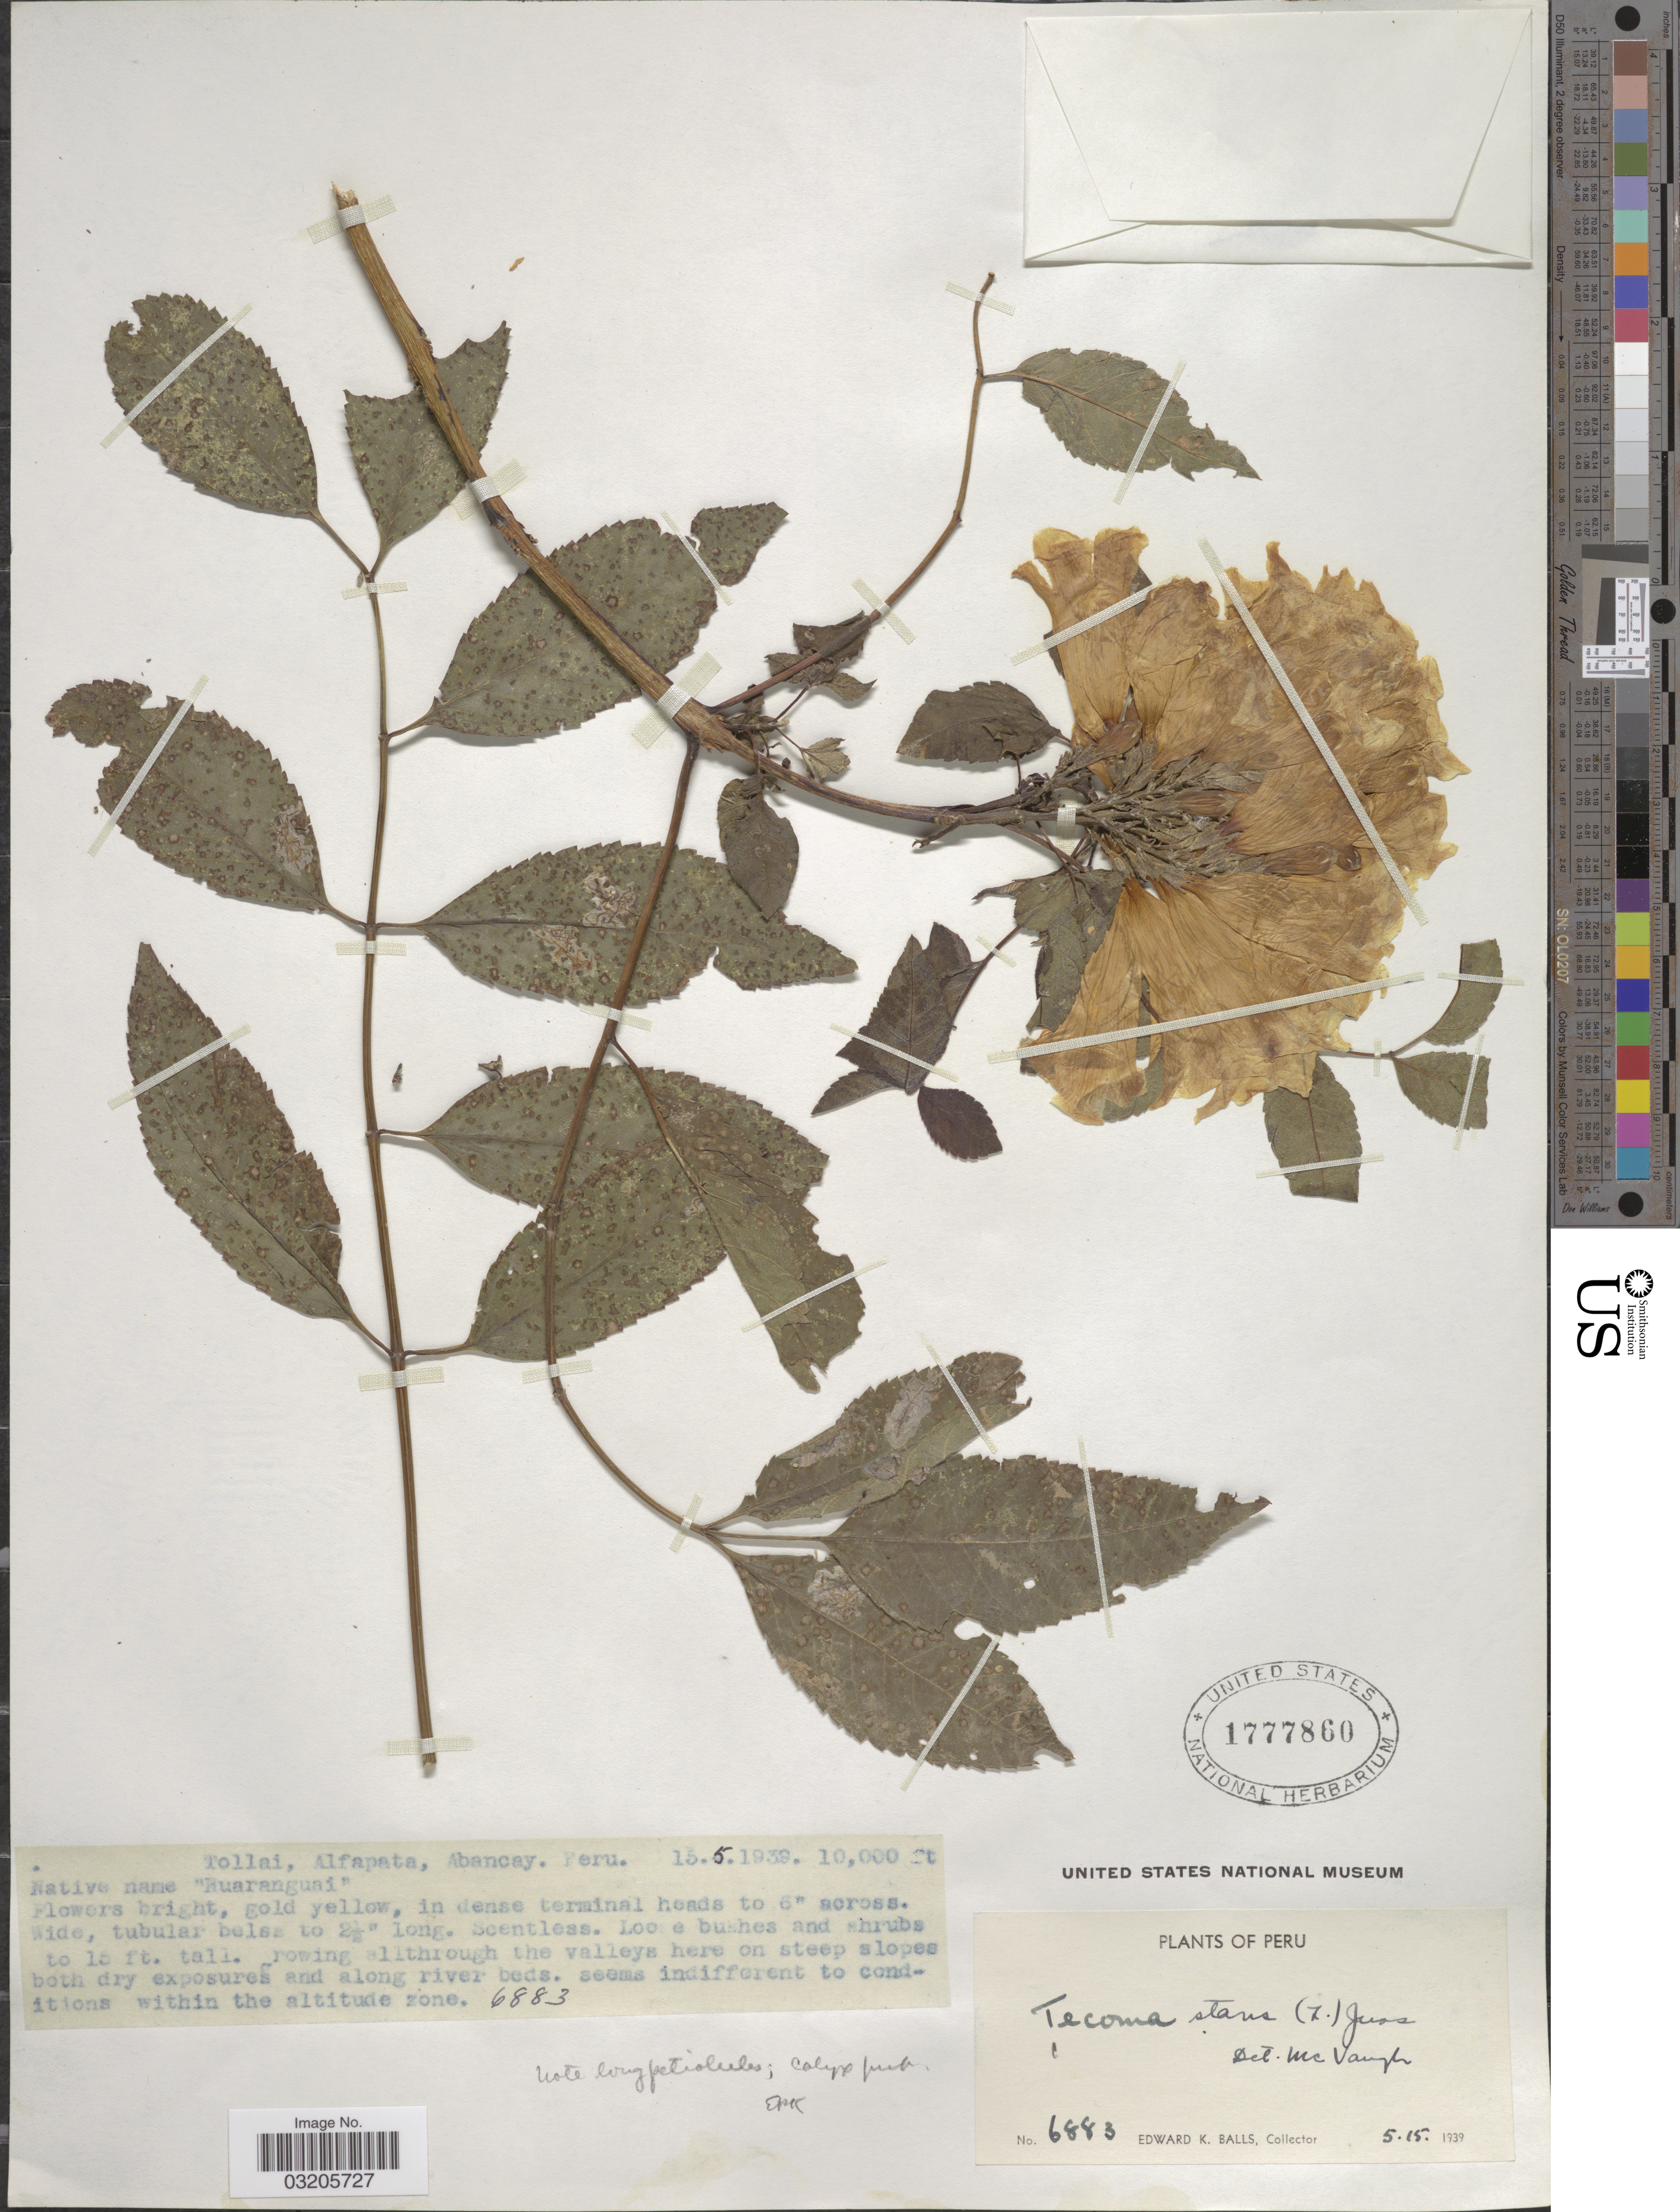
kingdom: Plantae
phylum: Tracheophyta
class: Magnoliopsida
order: Lamiales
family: Bignoniaceae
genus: Tecoma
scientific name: Tecoma stans var. stans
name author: (L.) Juss. ex Kunth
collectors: E. K. Balls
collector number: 6883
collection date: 1939-05-15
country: Peru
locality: Tollai, Alfapata, Abancay.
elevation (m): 3048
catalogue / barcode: US 1777860